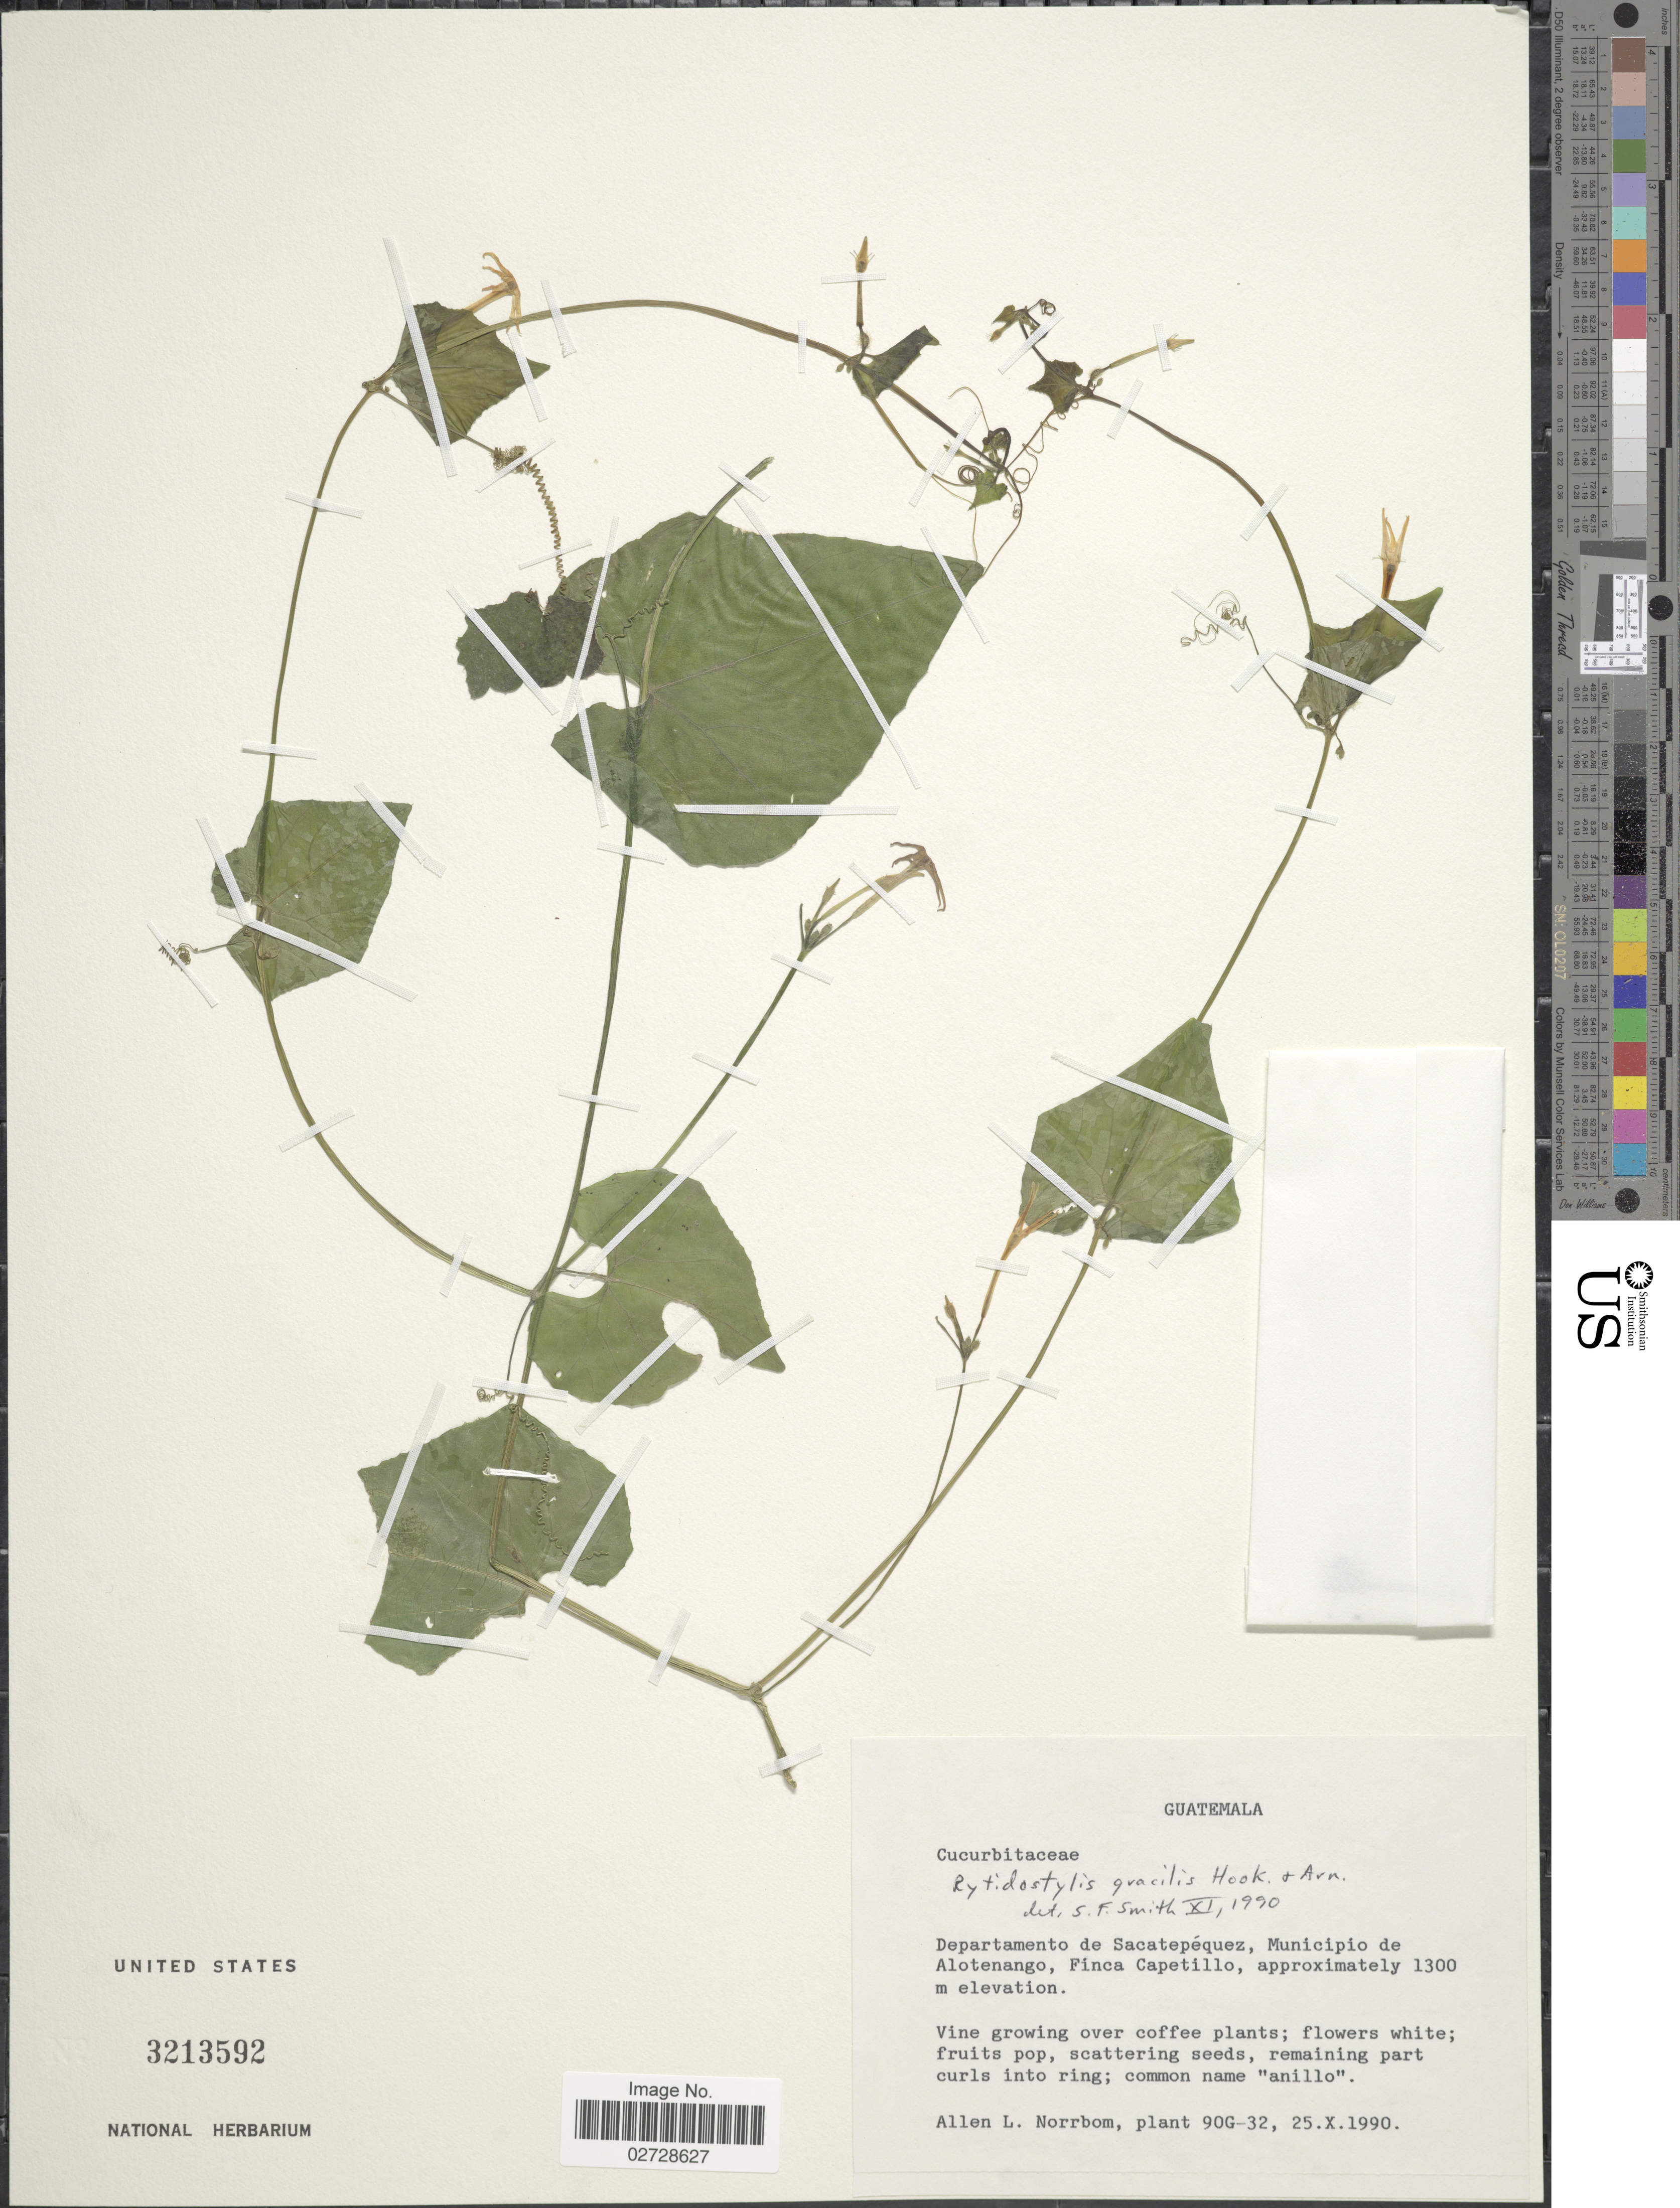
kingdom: Plantae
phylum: Tracheophyta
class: Magnoliopsida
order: Cucurbitales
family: Cucurbitaceae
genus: Cyclanthera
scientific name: Cyclanthera carthagenensis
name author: (Jacq.) H. Schaef. & S.S. Renner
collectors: A. L. Norrbom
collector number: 90G-32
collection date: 1990-10-25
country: Guatemala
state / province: Sacatepéquez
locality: Municipio de Alotenango, Finca Capetillo, over coffee plants.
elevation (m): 1300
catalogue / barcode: US 3213592